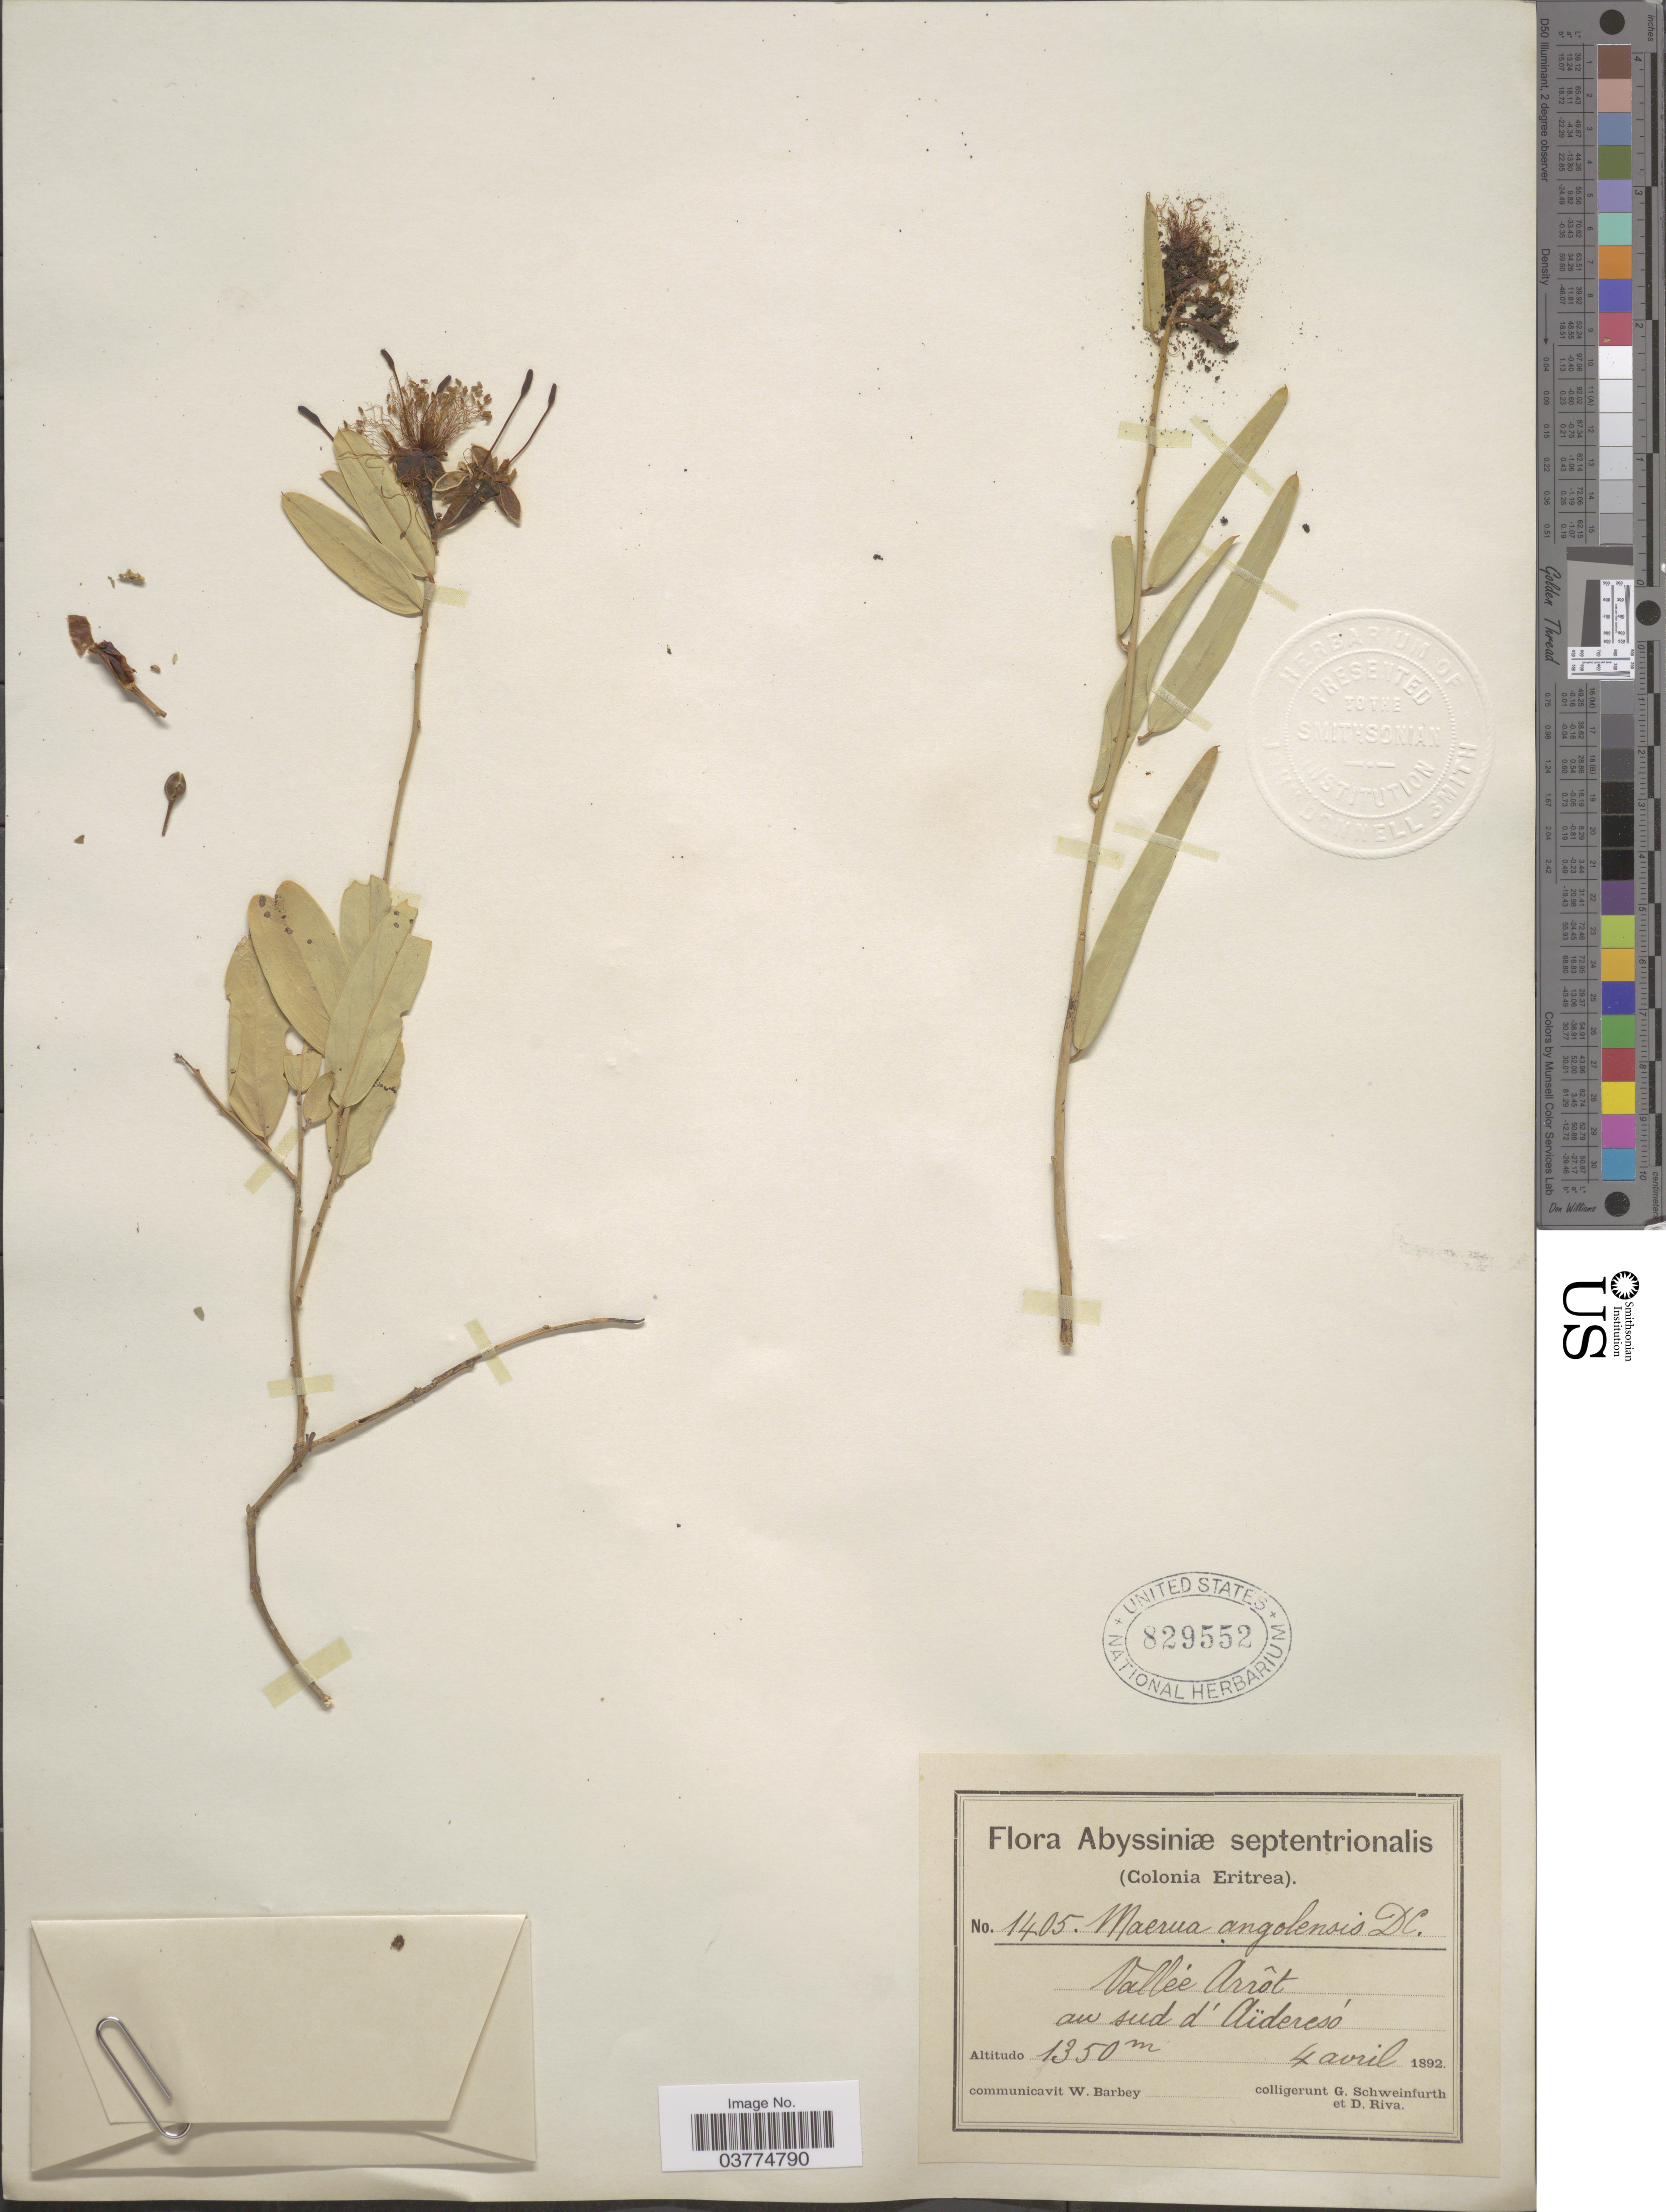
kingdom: Plantae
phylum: Tracheophyta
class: Magnoliopsida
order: Brassicales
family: Capparaceae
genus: Maerua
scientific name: Maerua angolensis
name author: DC.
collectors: G. A. Schweinfurth (herbarium) & D. Riva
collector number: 1405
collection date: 1892-04-04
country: Ethiopia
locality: Abyssiniæ septentrionalis (Colonia Eritrea). Valleé Arrôt au sud d'Aïderesó.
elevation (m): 1350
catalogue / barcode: US 829552